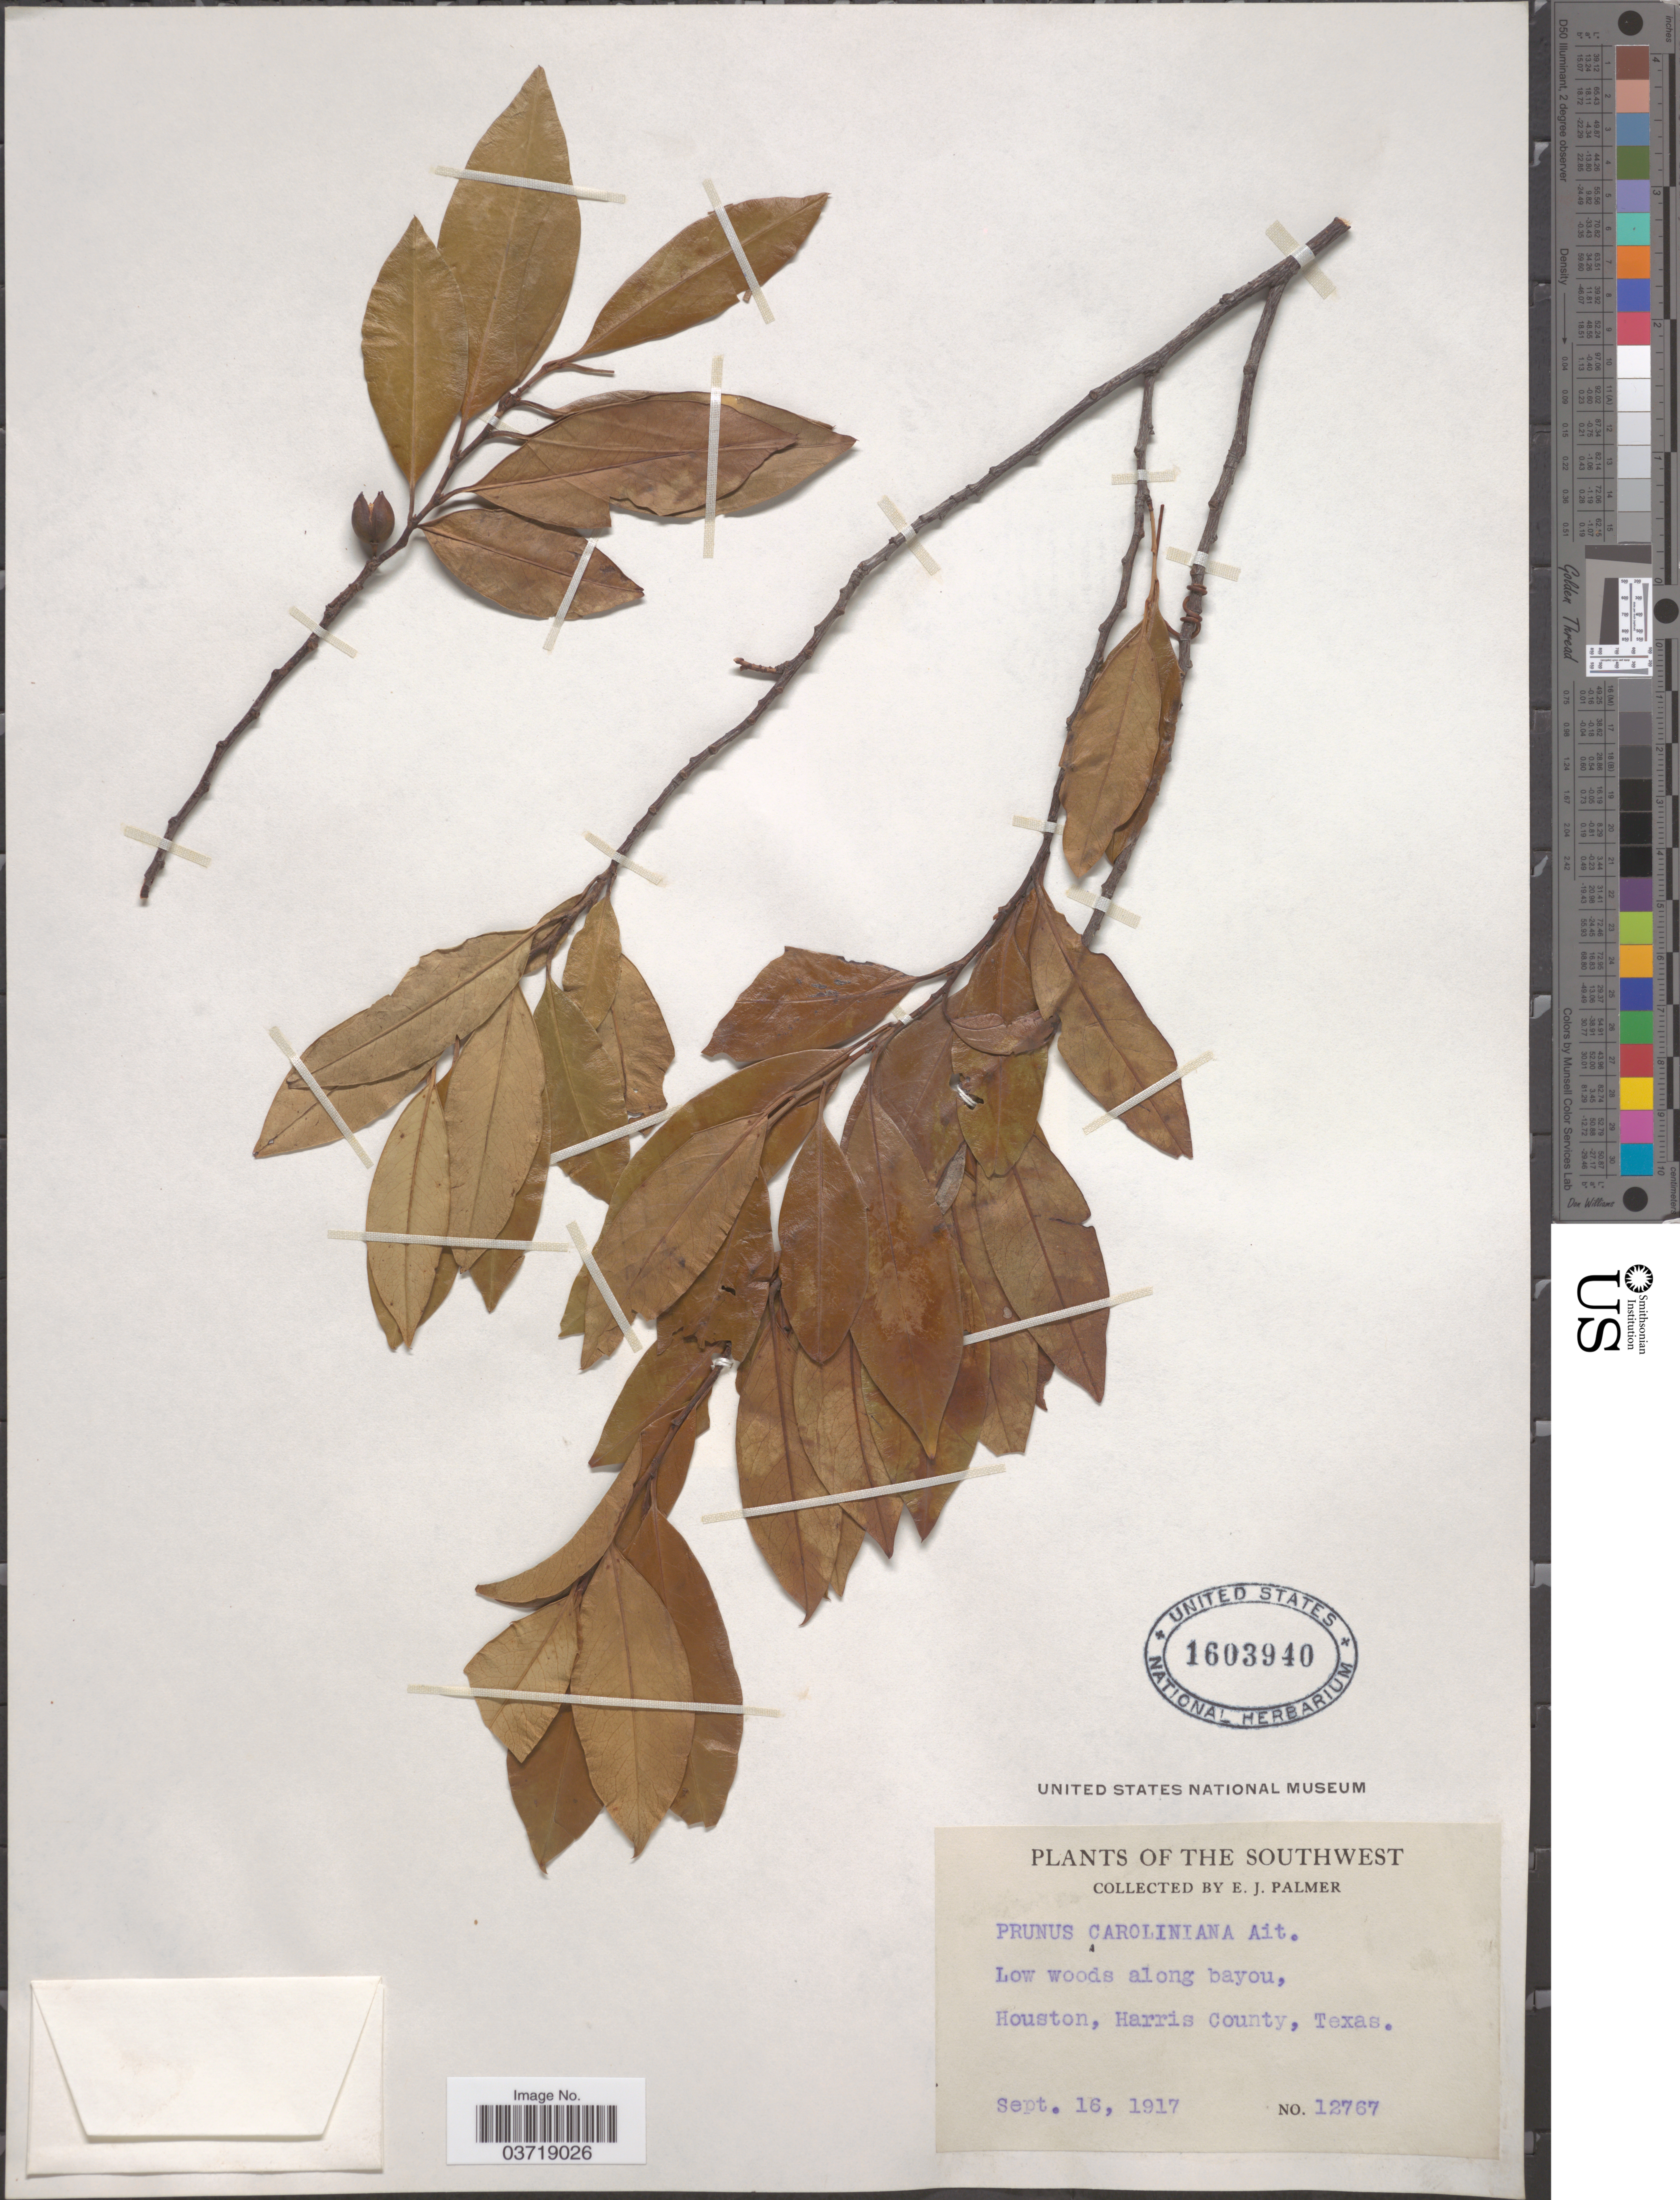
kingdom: Plantae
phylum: Tracheophyta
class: Magnoliopsida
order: Rosales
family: Rosaceae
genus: Prunus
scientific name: Prunus caroliniana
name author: (Mill.) Aiton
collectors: E. J. Palmer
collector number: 12767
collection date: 1917-09-16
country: United States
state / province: Texas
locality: The Southwest. Houston, Harris County.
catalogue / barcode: US 1603940